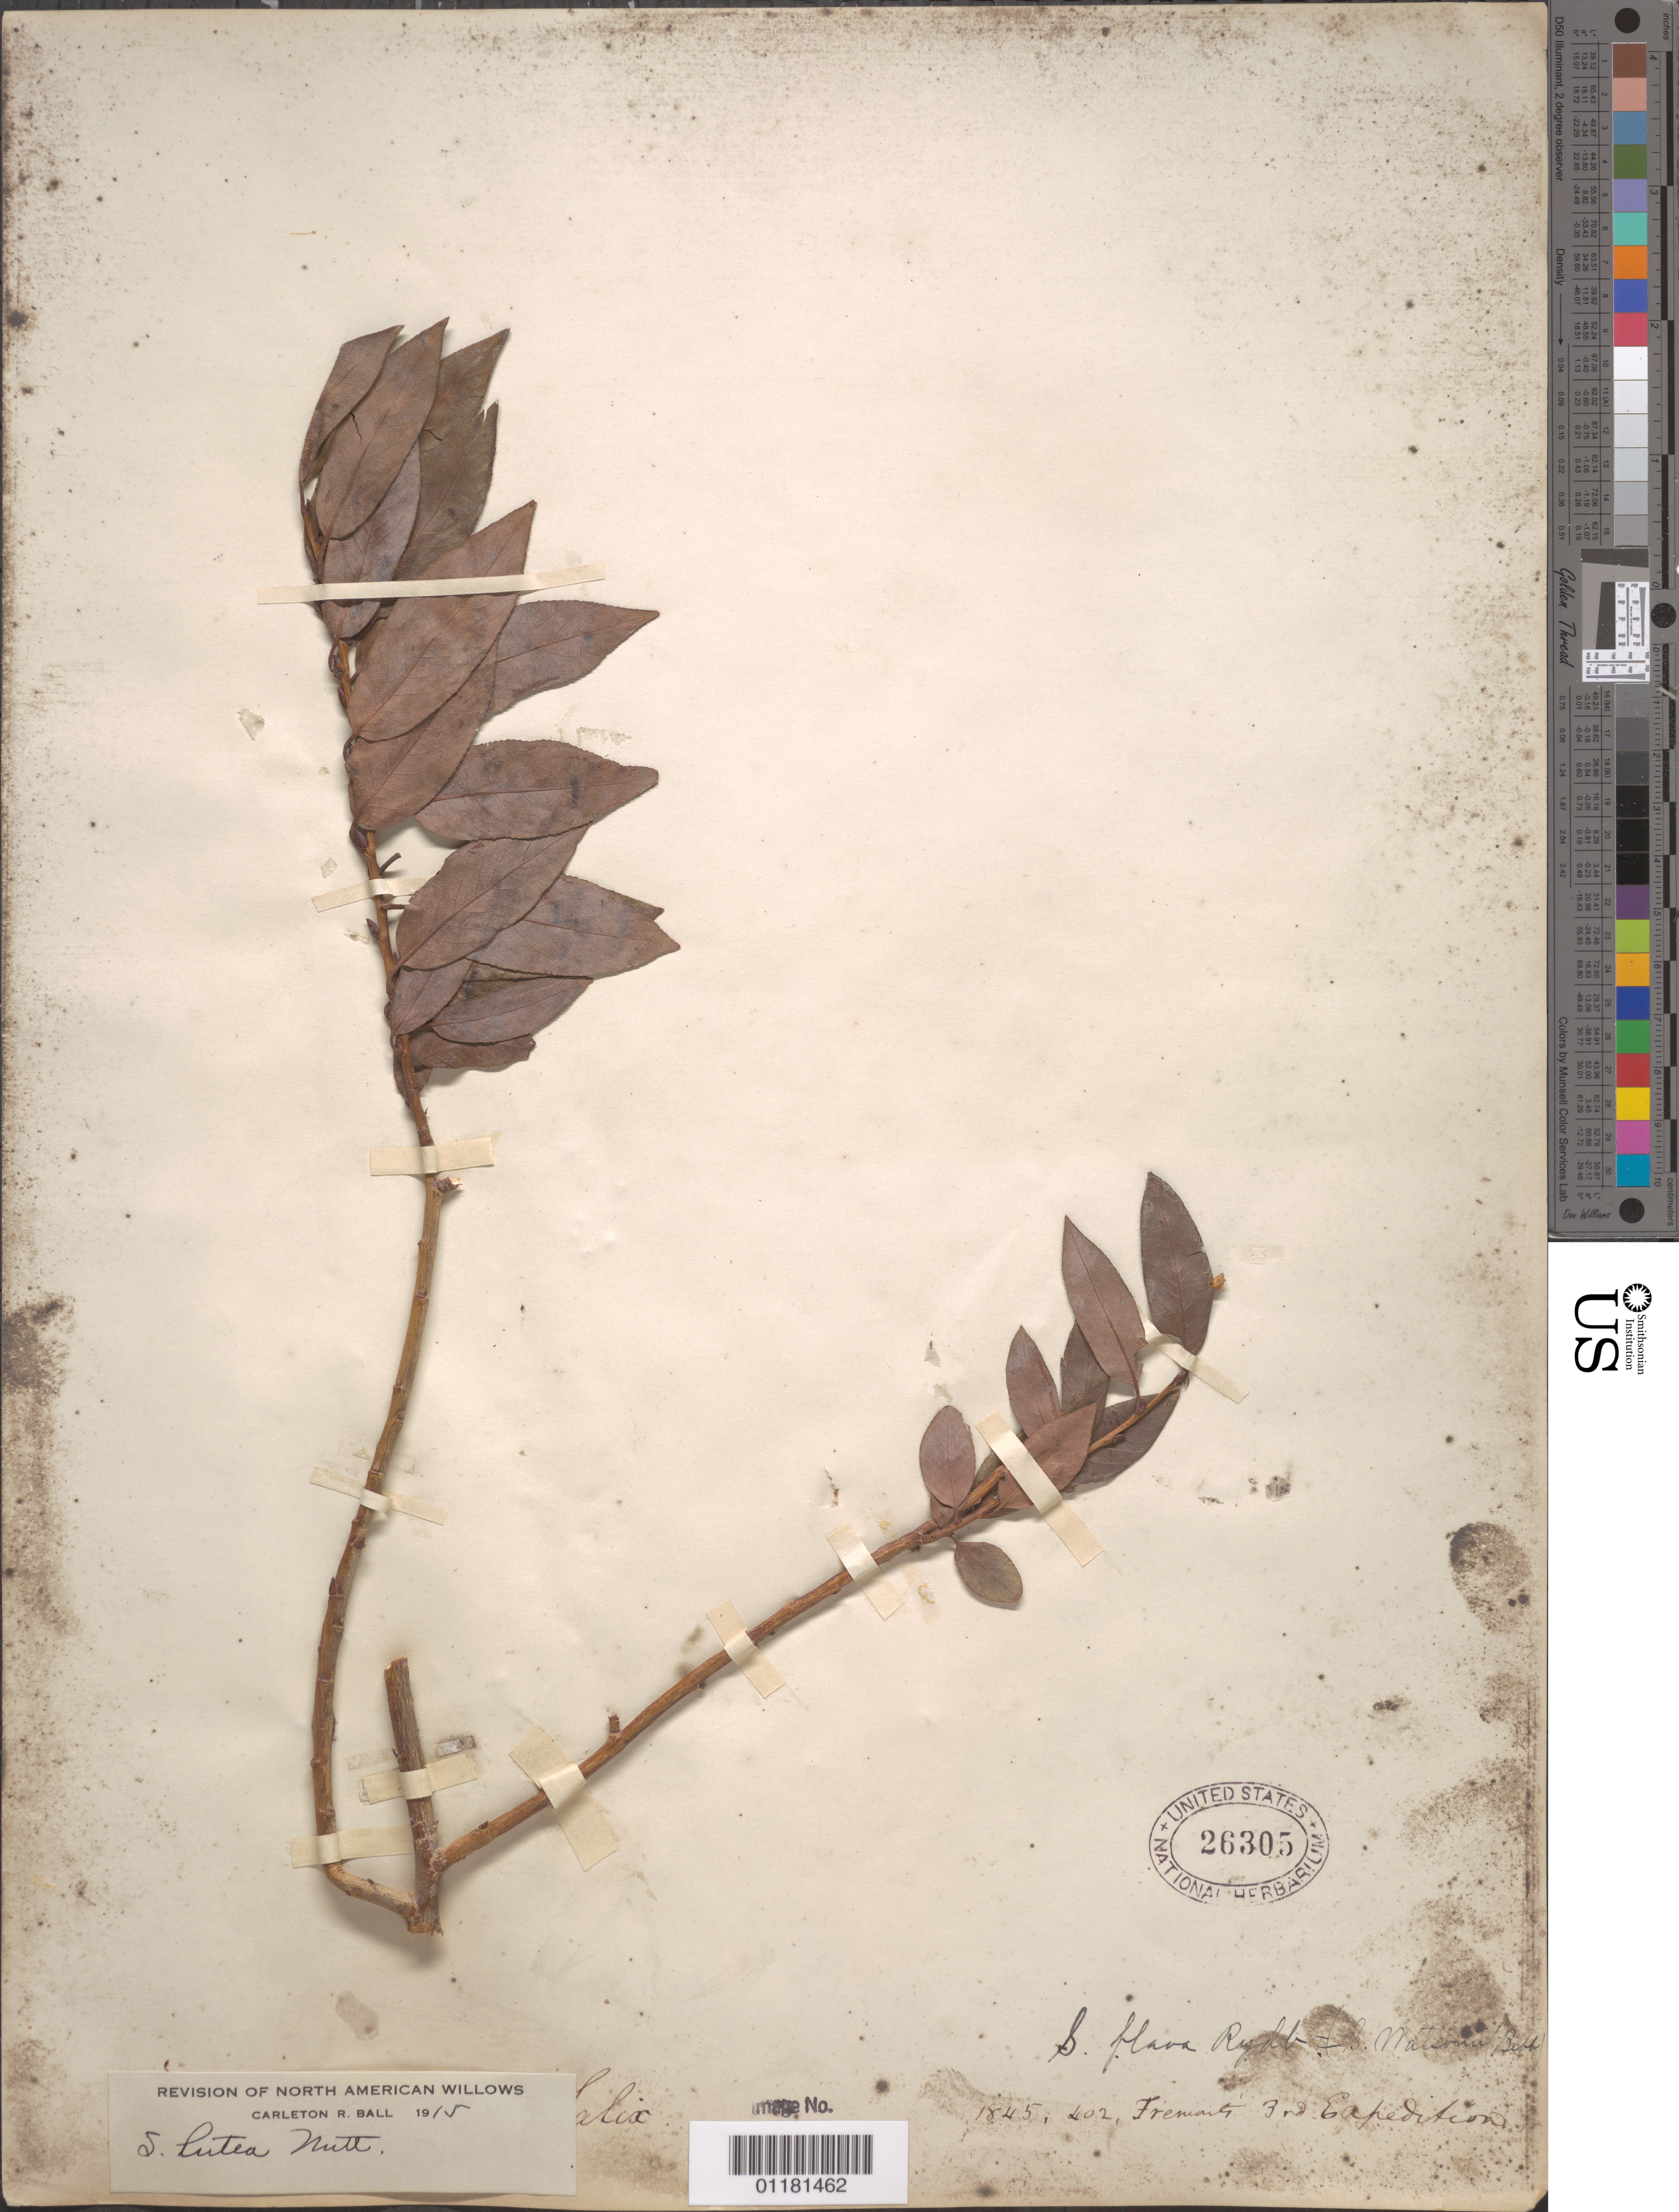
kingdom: Plantae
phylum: Tracheophyta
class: Magnoliopsida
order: Malpighiales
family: Salicaceae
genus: Salix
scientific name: Salix lutea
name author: Nutt.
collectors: J. C. Frémont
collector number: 402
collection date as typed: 1845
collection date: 1845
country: United States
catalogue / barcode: US 26305